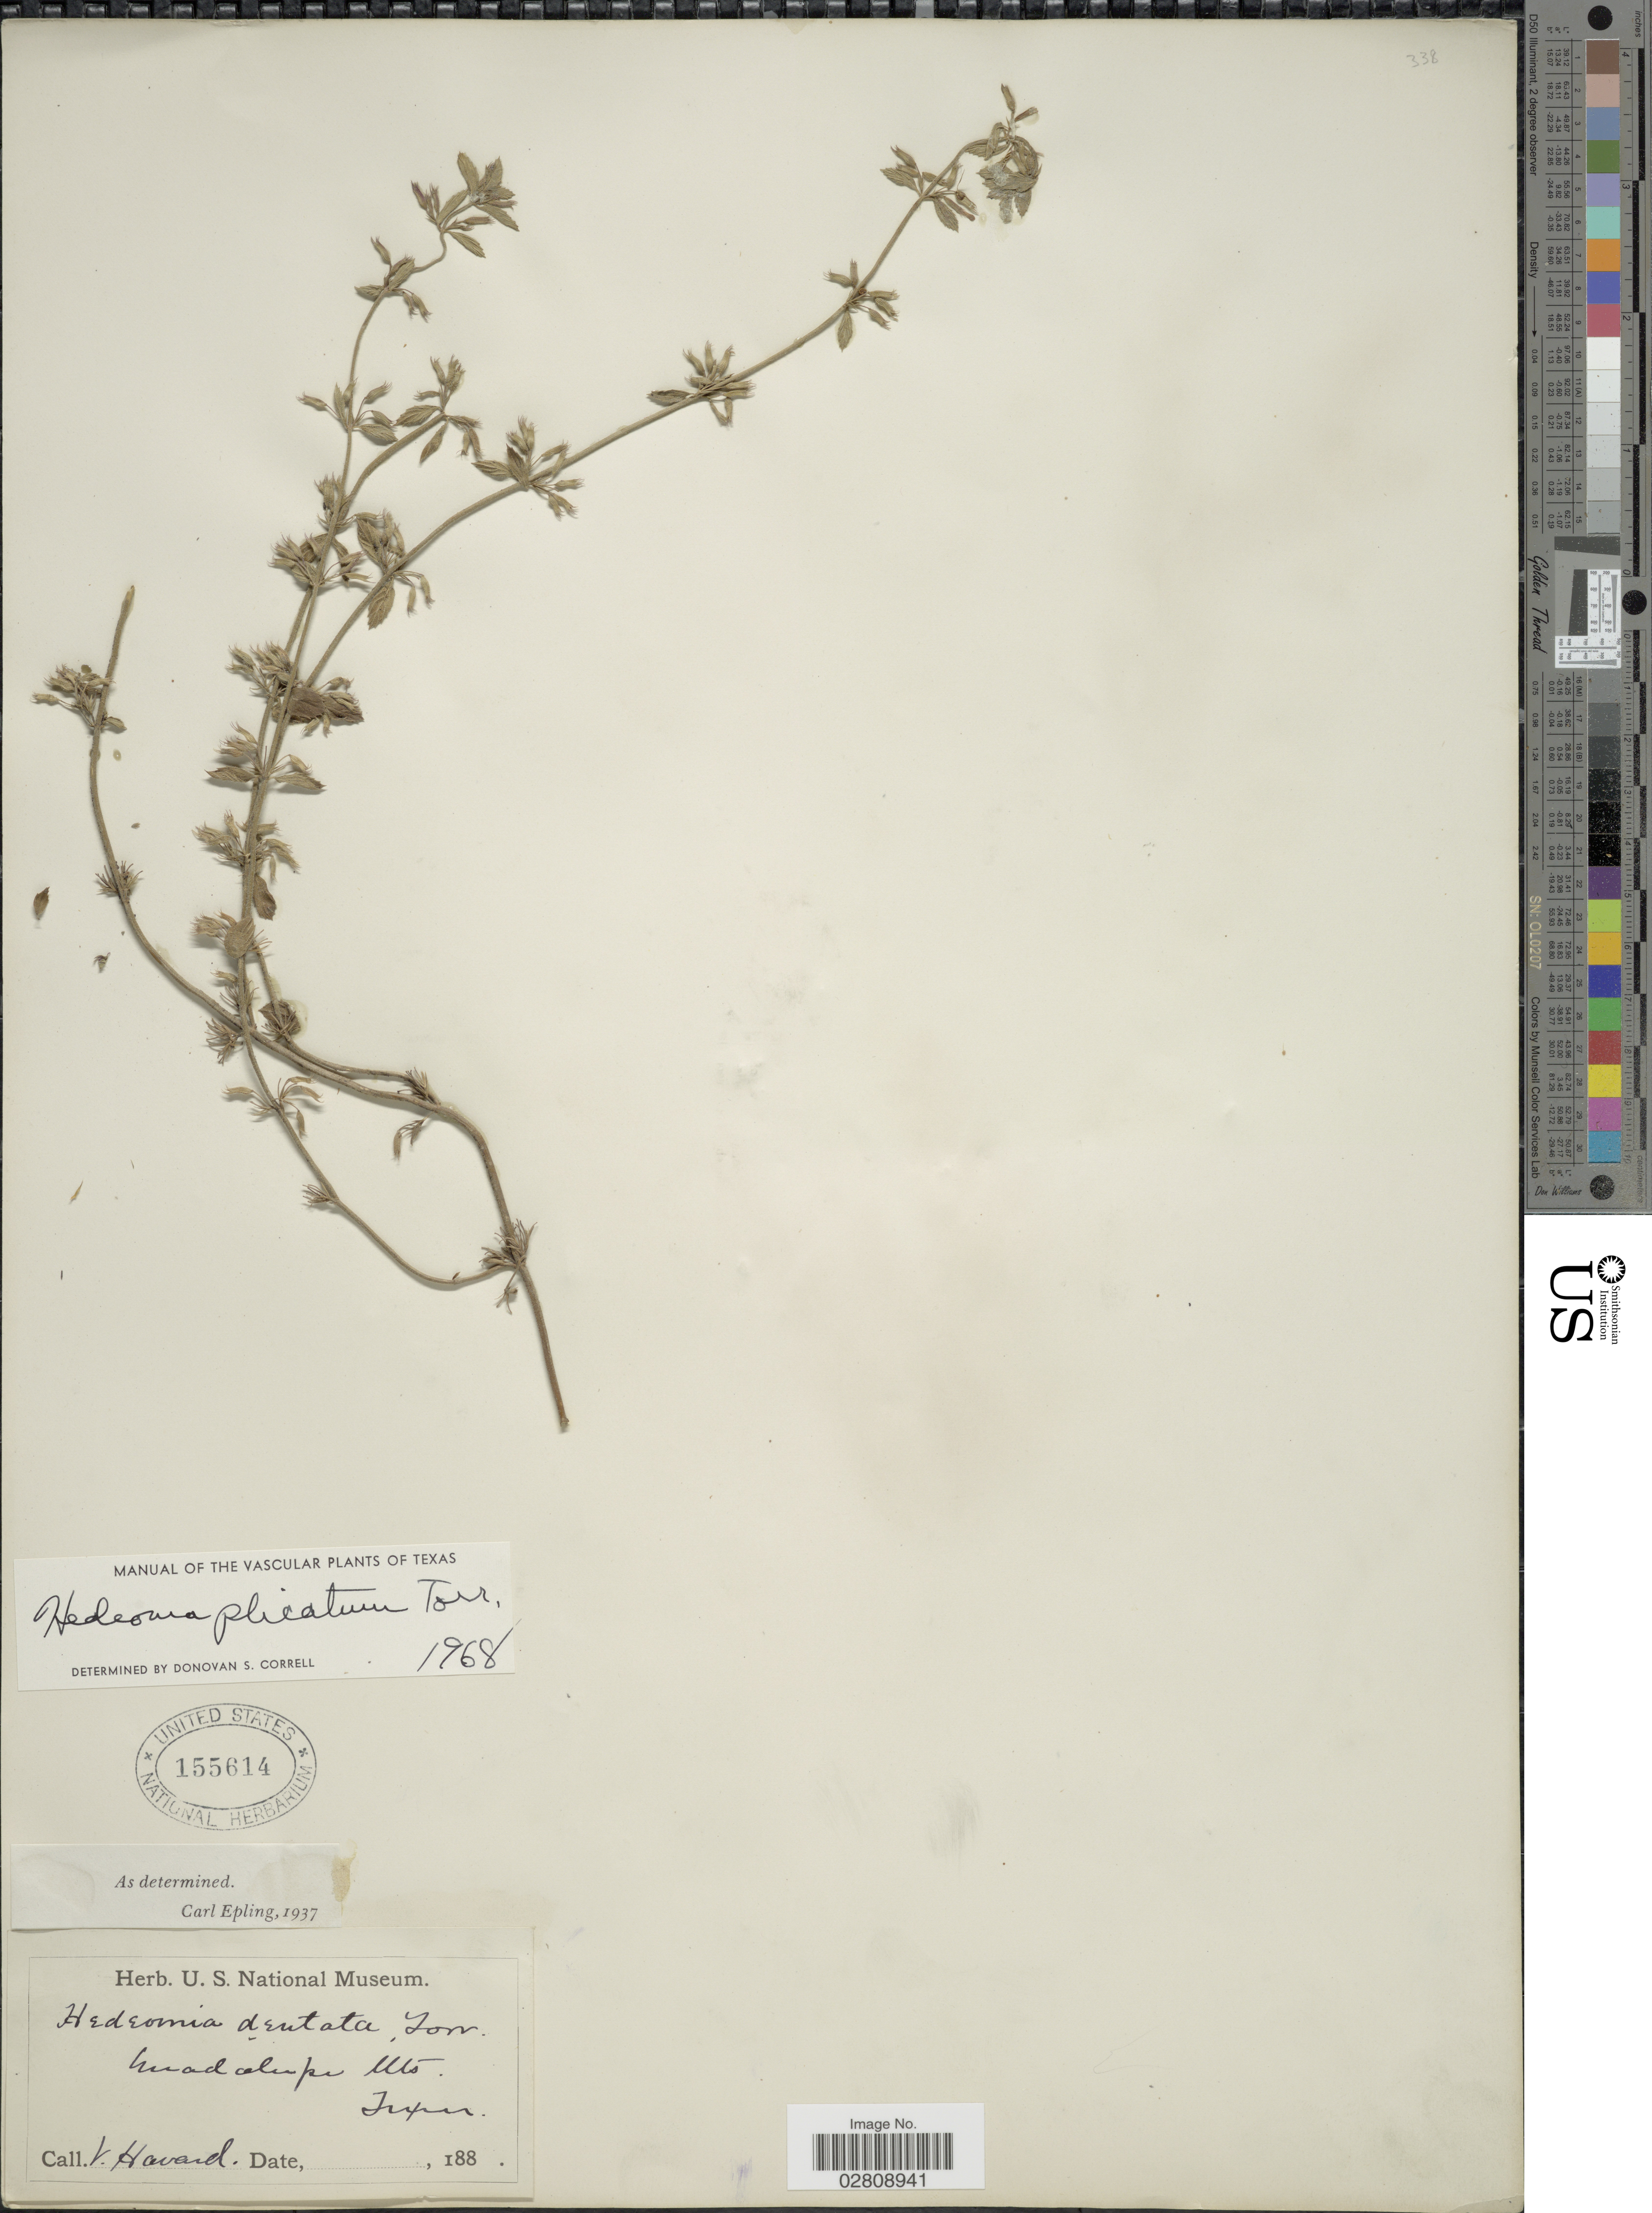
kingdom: Plantae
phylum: Tracheophyta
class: Magnoliopsida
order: Lamiales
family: Lamiaceae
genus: Hedeoma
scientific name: Hedeoma plicatum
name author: Torr. in Emory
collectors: V. Havard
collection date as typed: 188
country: United States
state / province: Texas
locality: Guadalupe Mts.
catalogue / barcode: US 155614